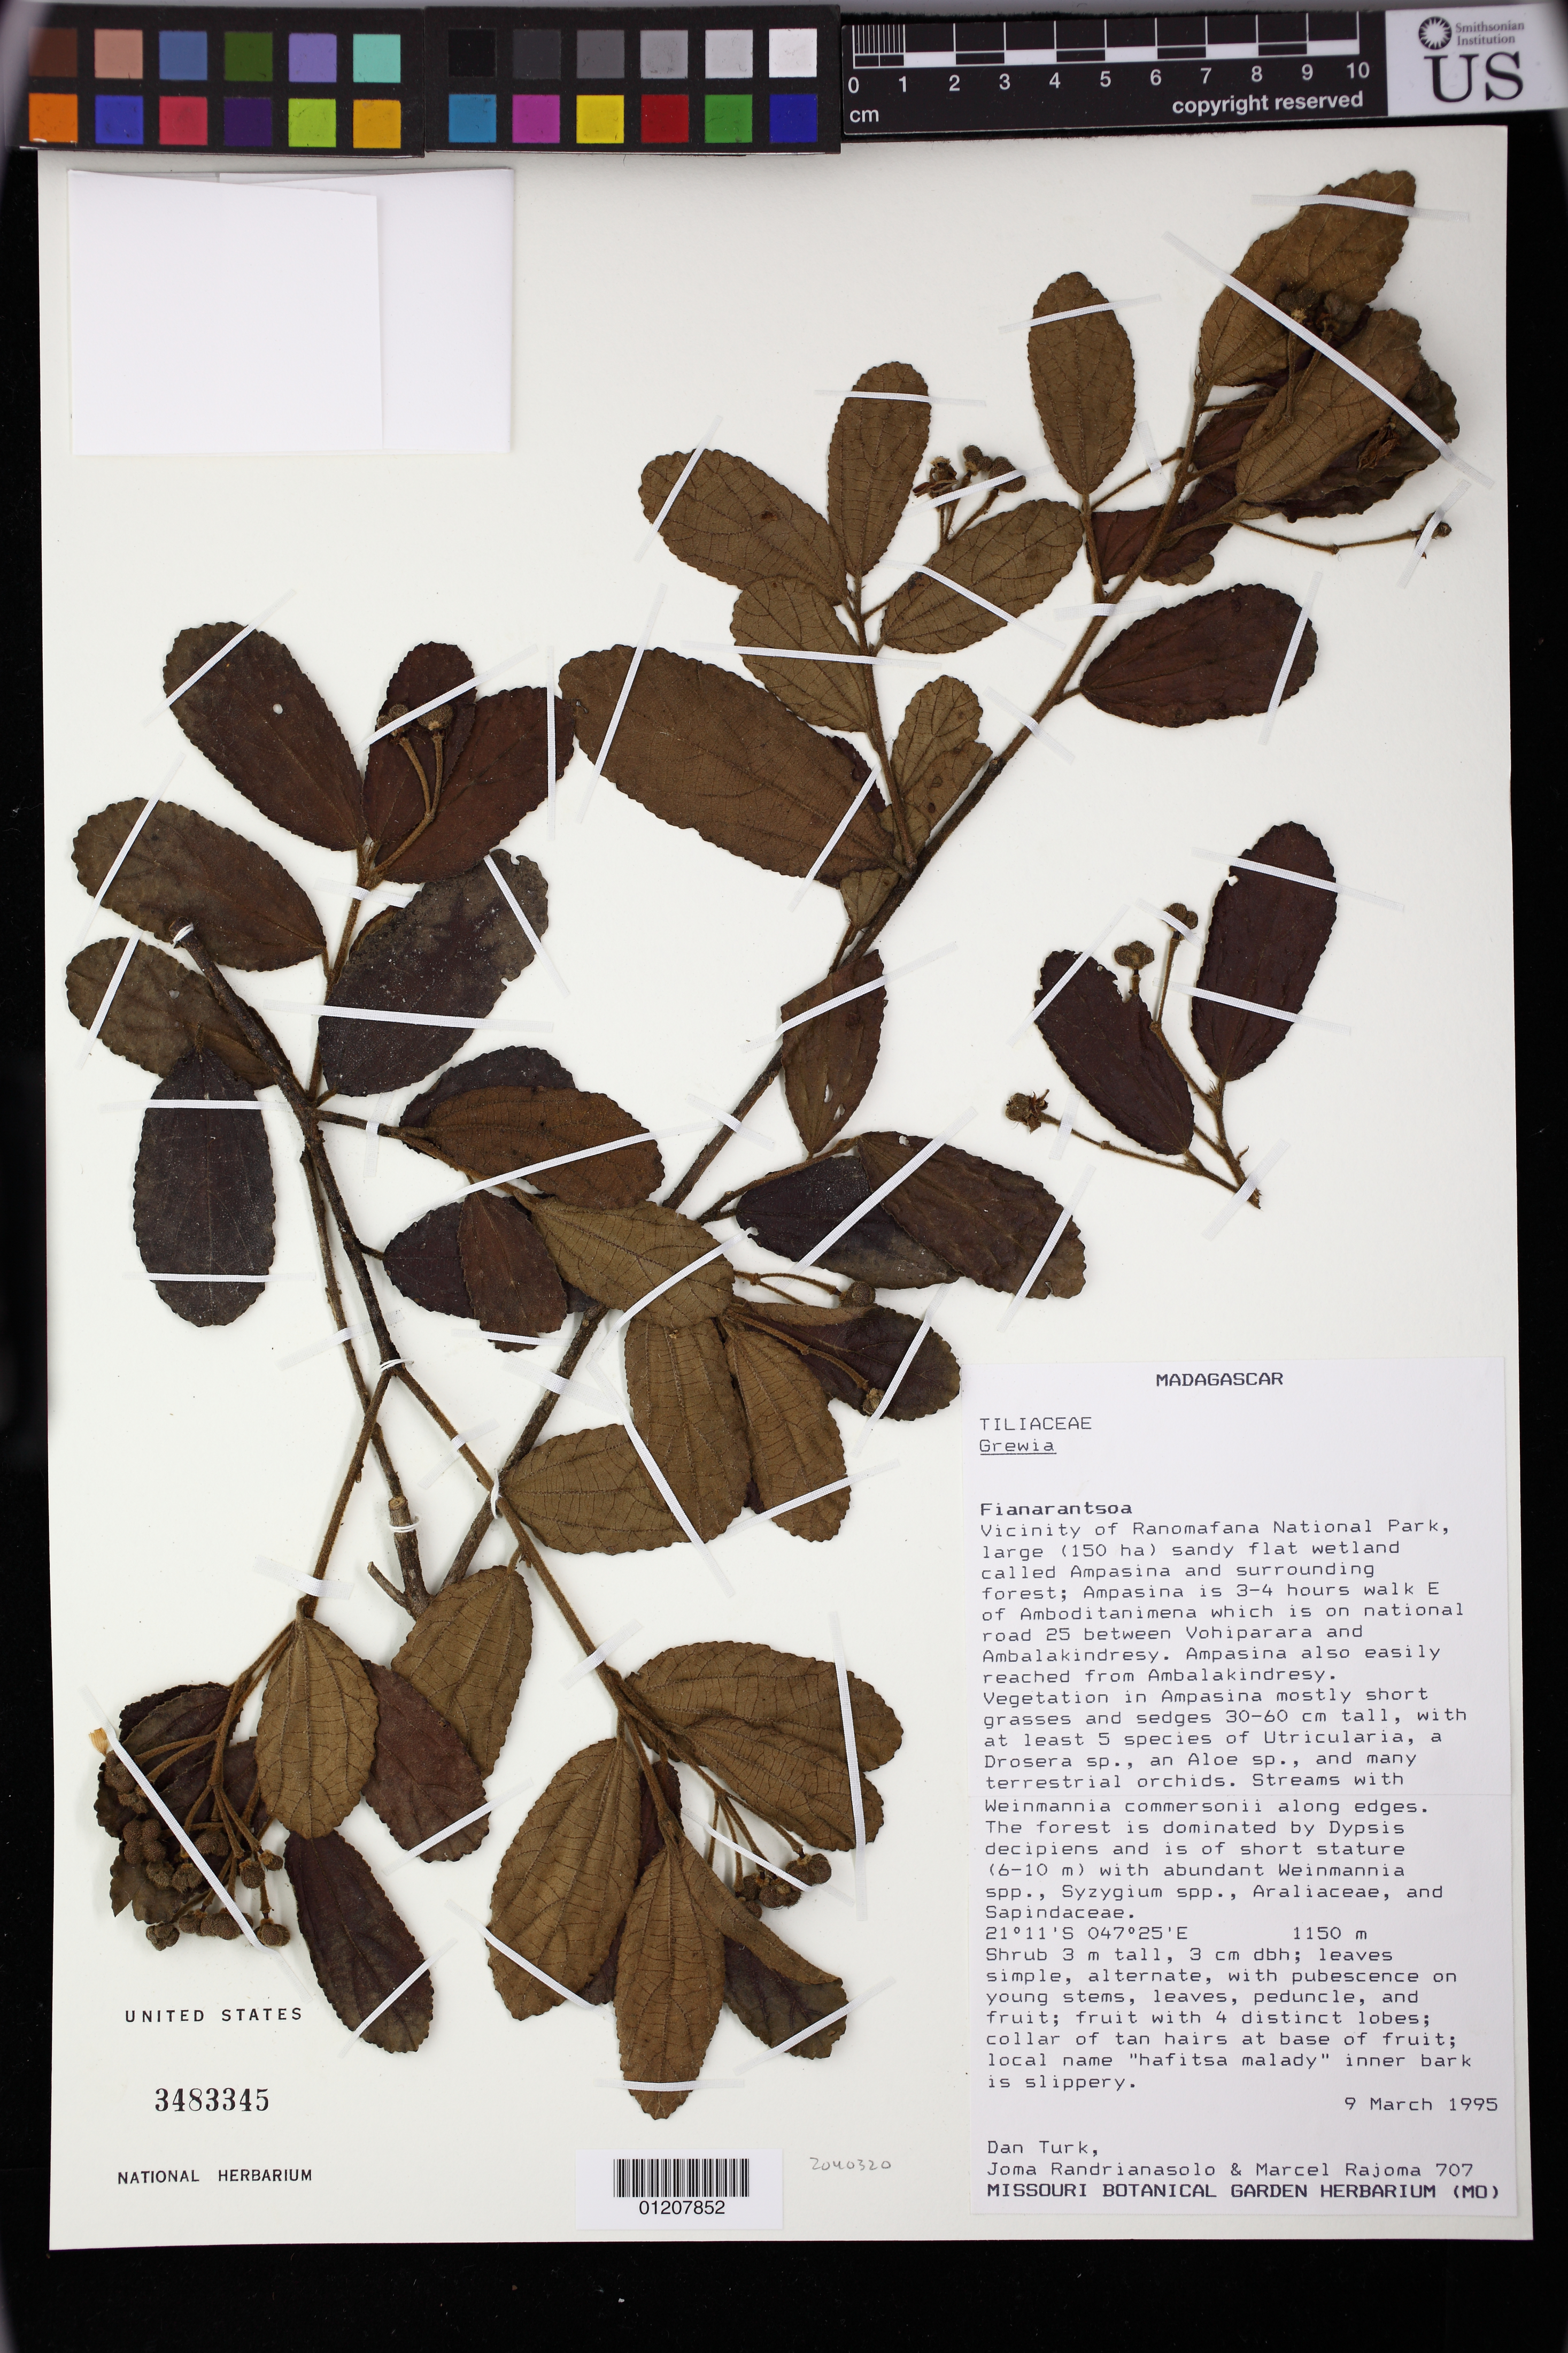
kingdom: Plantae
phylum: Tracheophyta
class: Magnoliopsida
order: Malvales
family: Malvaceae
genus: Grewia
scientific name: Grewia sp.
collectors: D. Turk, J. Randrianasolo & M. Rajoma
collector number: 707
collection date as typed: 03 Sep 1995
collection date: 1995-09-03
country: Madagascar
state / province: Haute Matsiatra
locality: Fianarantsoa. Vicinity of Ranomafana National Park, large (150 ha) sandy flat wetland called Ampasina and surrounding forest; Ampasina is 3-4 hours walk E of Amboditanimena which is on national road 25 between Vohiparara and Ambalakindresy. Ampasina also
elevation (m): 1150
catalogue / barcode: US 3483345